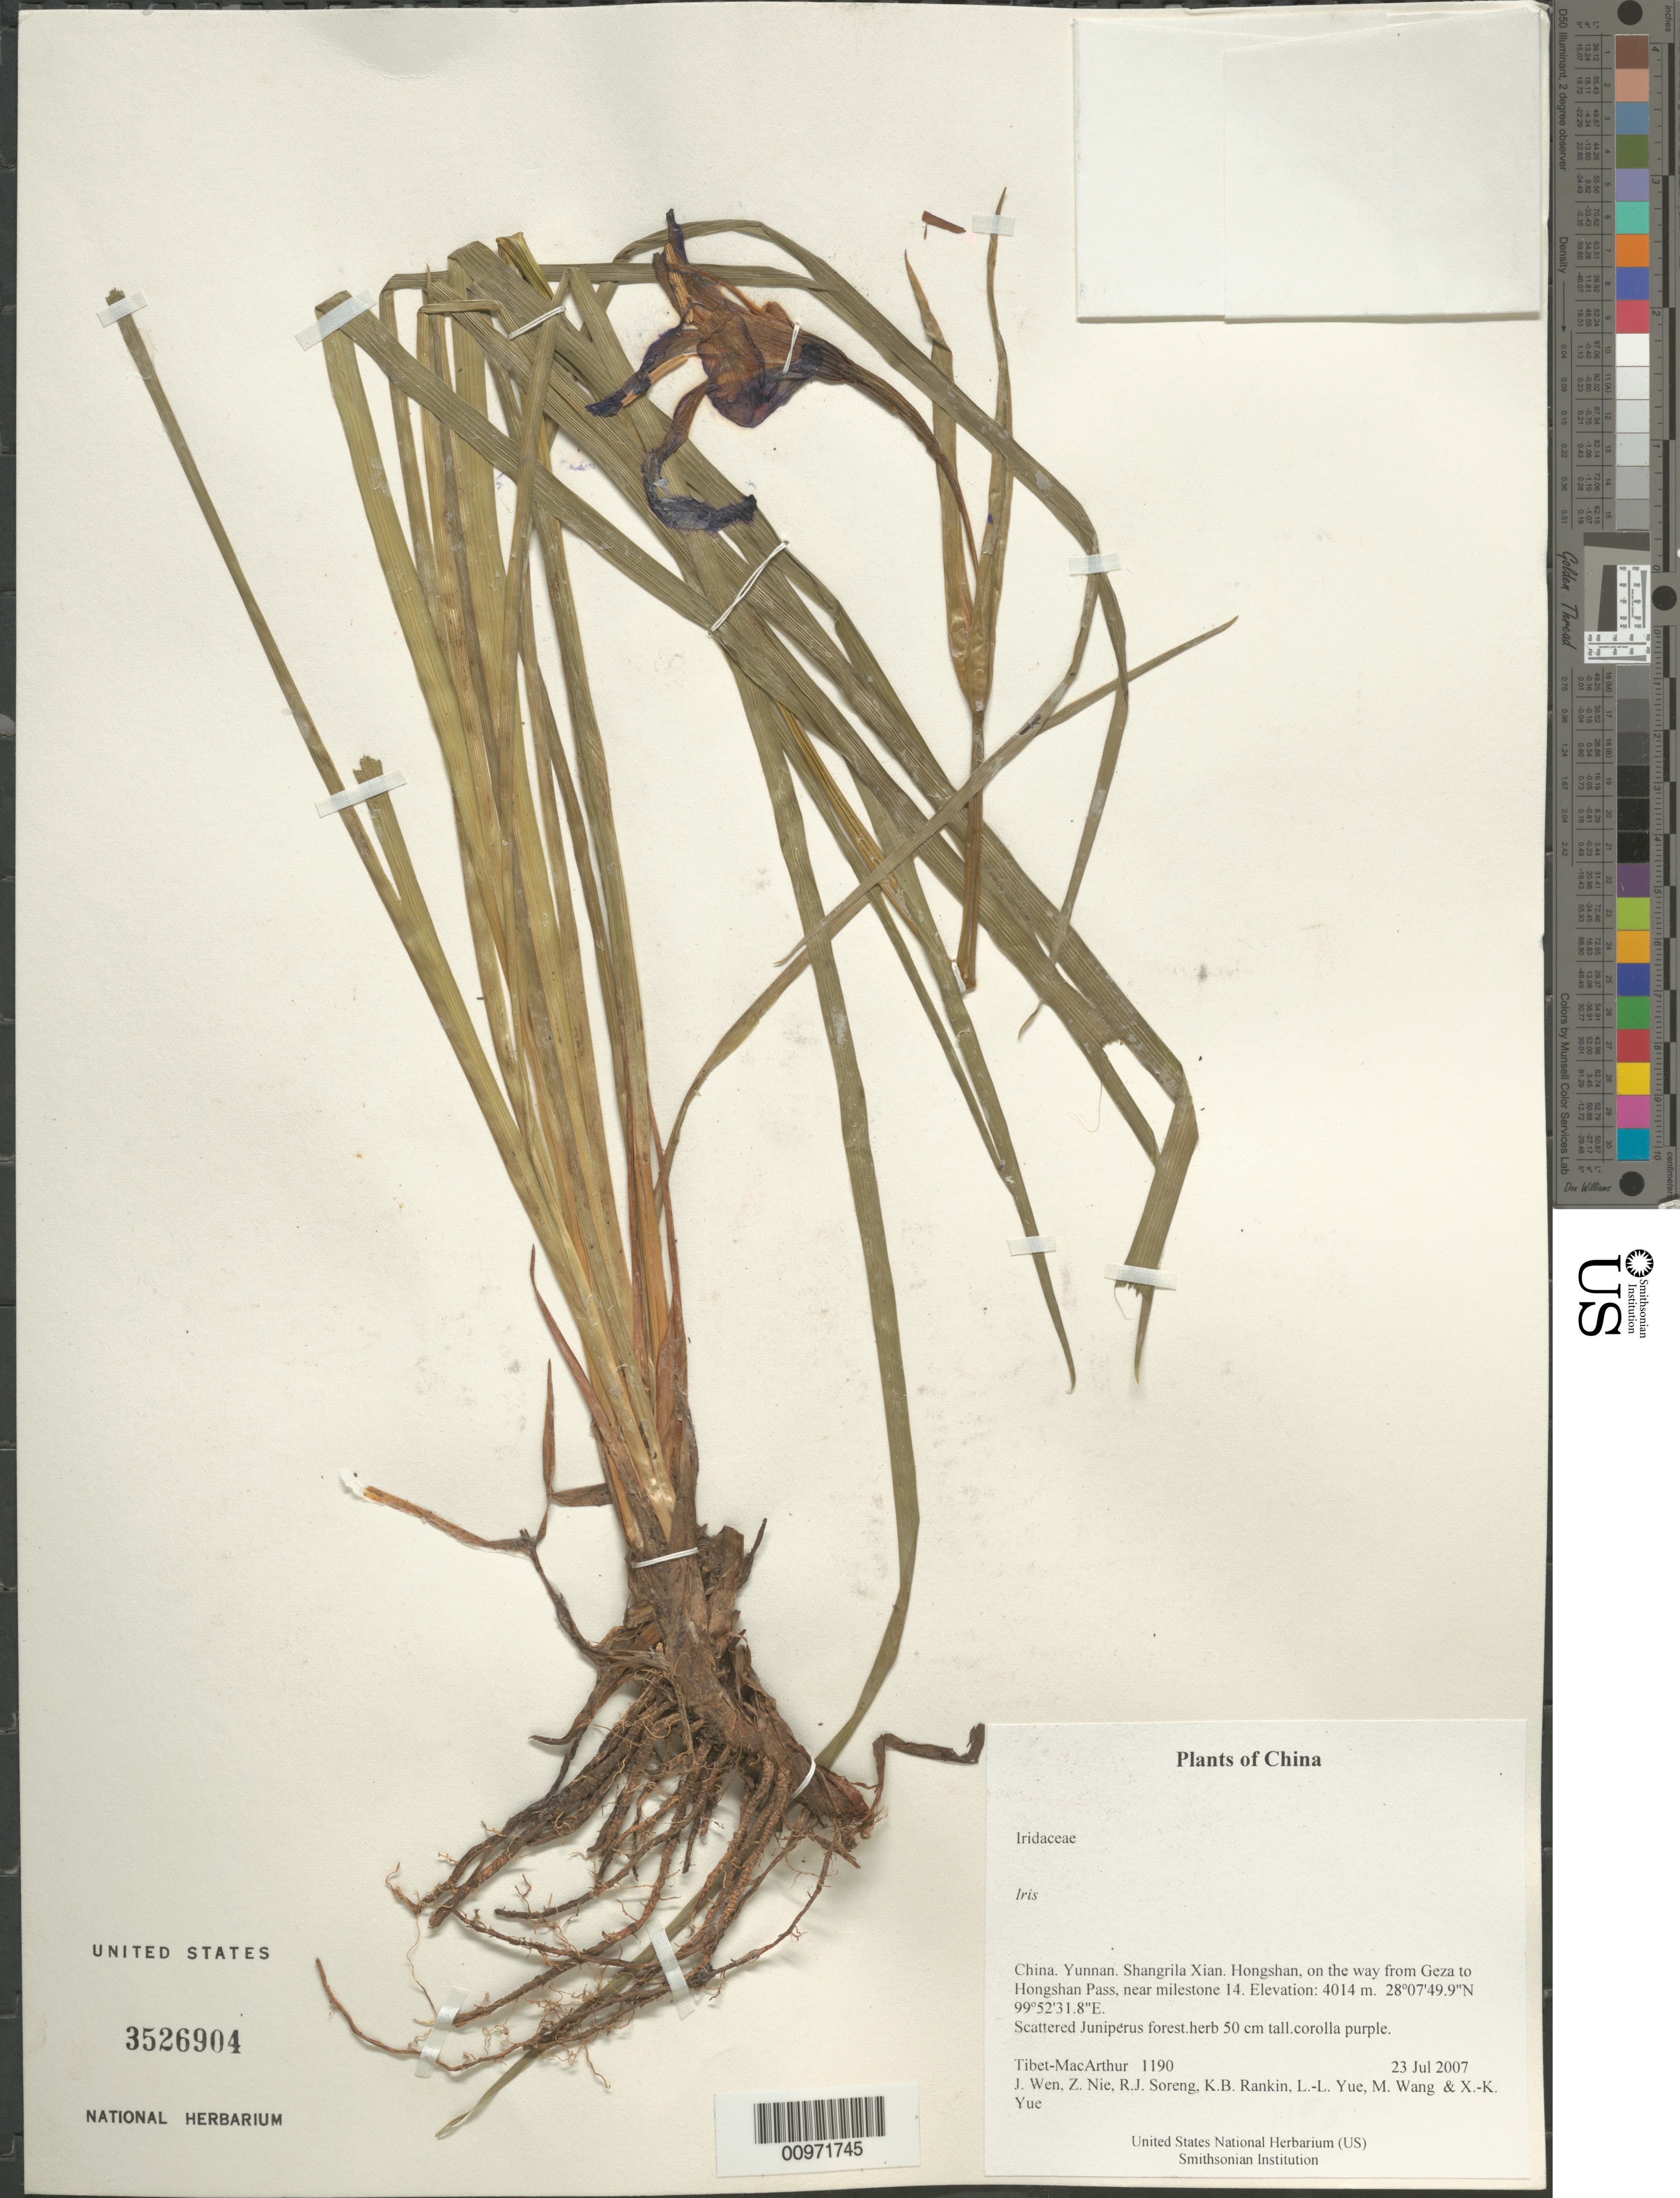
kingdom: Plantae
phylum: Tracheophyta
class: Liliopsida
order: Asparagales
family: Iridaceae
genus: Iris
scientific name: Iris sp.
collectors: Tibet-MacArthur, J. Wen, Z. Nie, R. J. Soreng, K. Rankin, L. Yue, M. Wang & X. Yue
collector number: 1190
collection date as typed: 23 Jul 2007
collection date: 2007-07-23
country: China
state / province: Yunnan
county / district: Shangrila Xian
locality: Hongshan, on the way from Geza to Hongshan Pass, near milestone 14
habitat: Scattered Juniperus forest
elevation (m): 4014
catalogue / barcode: US 3526904